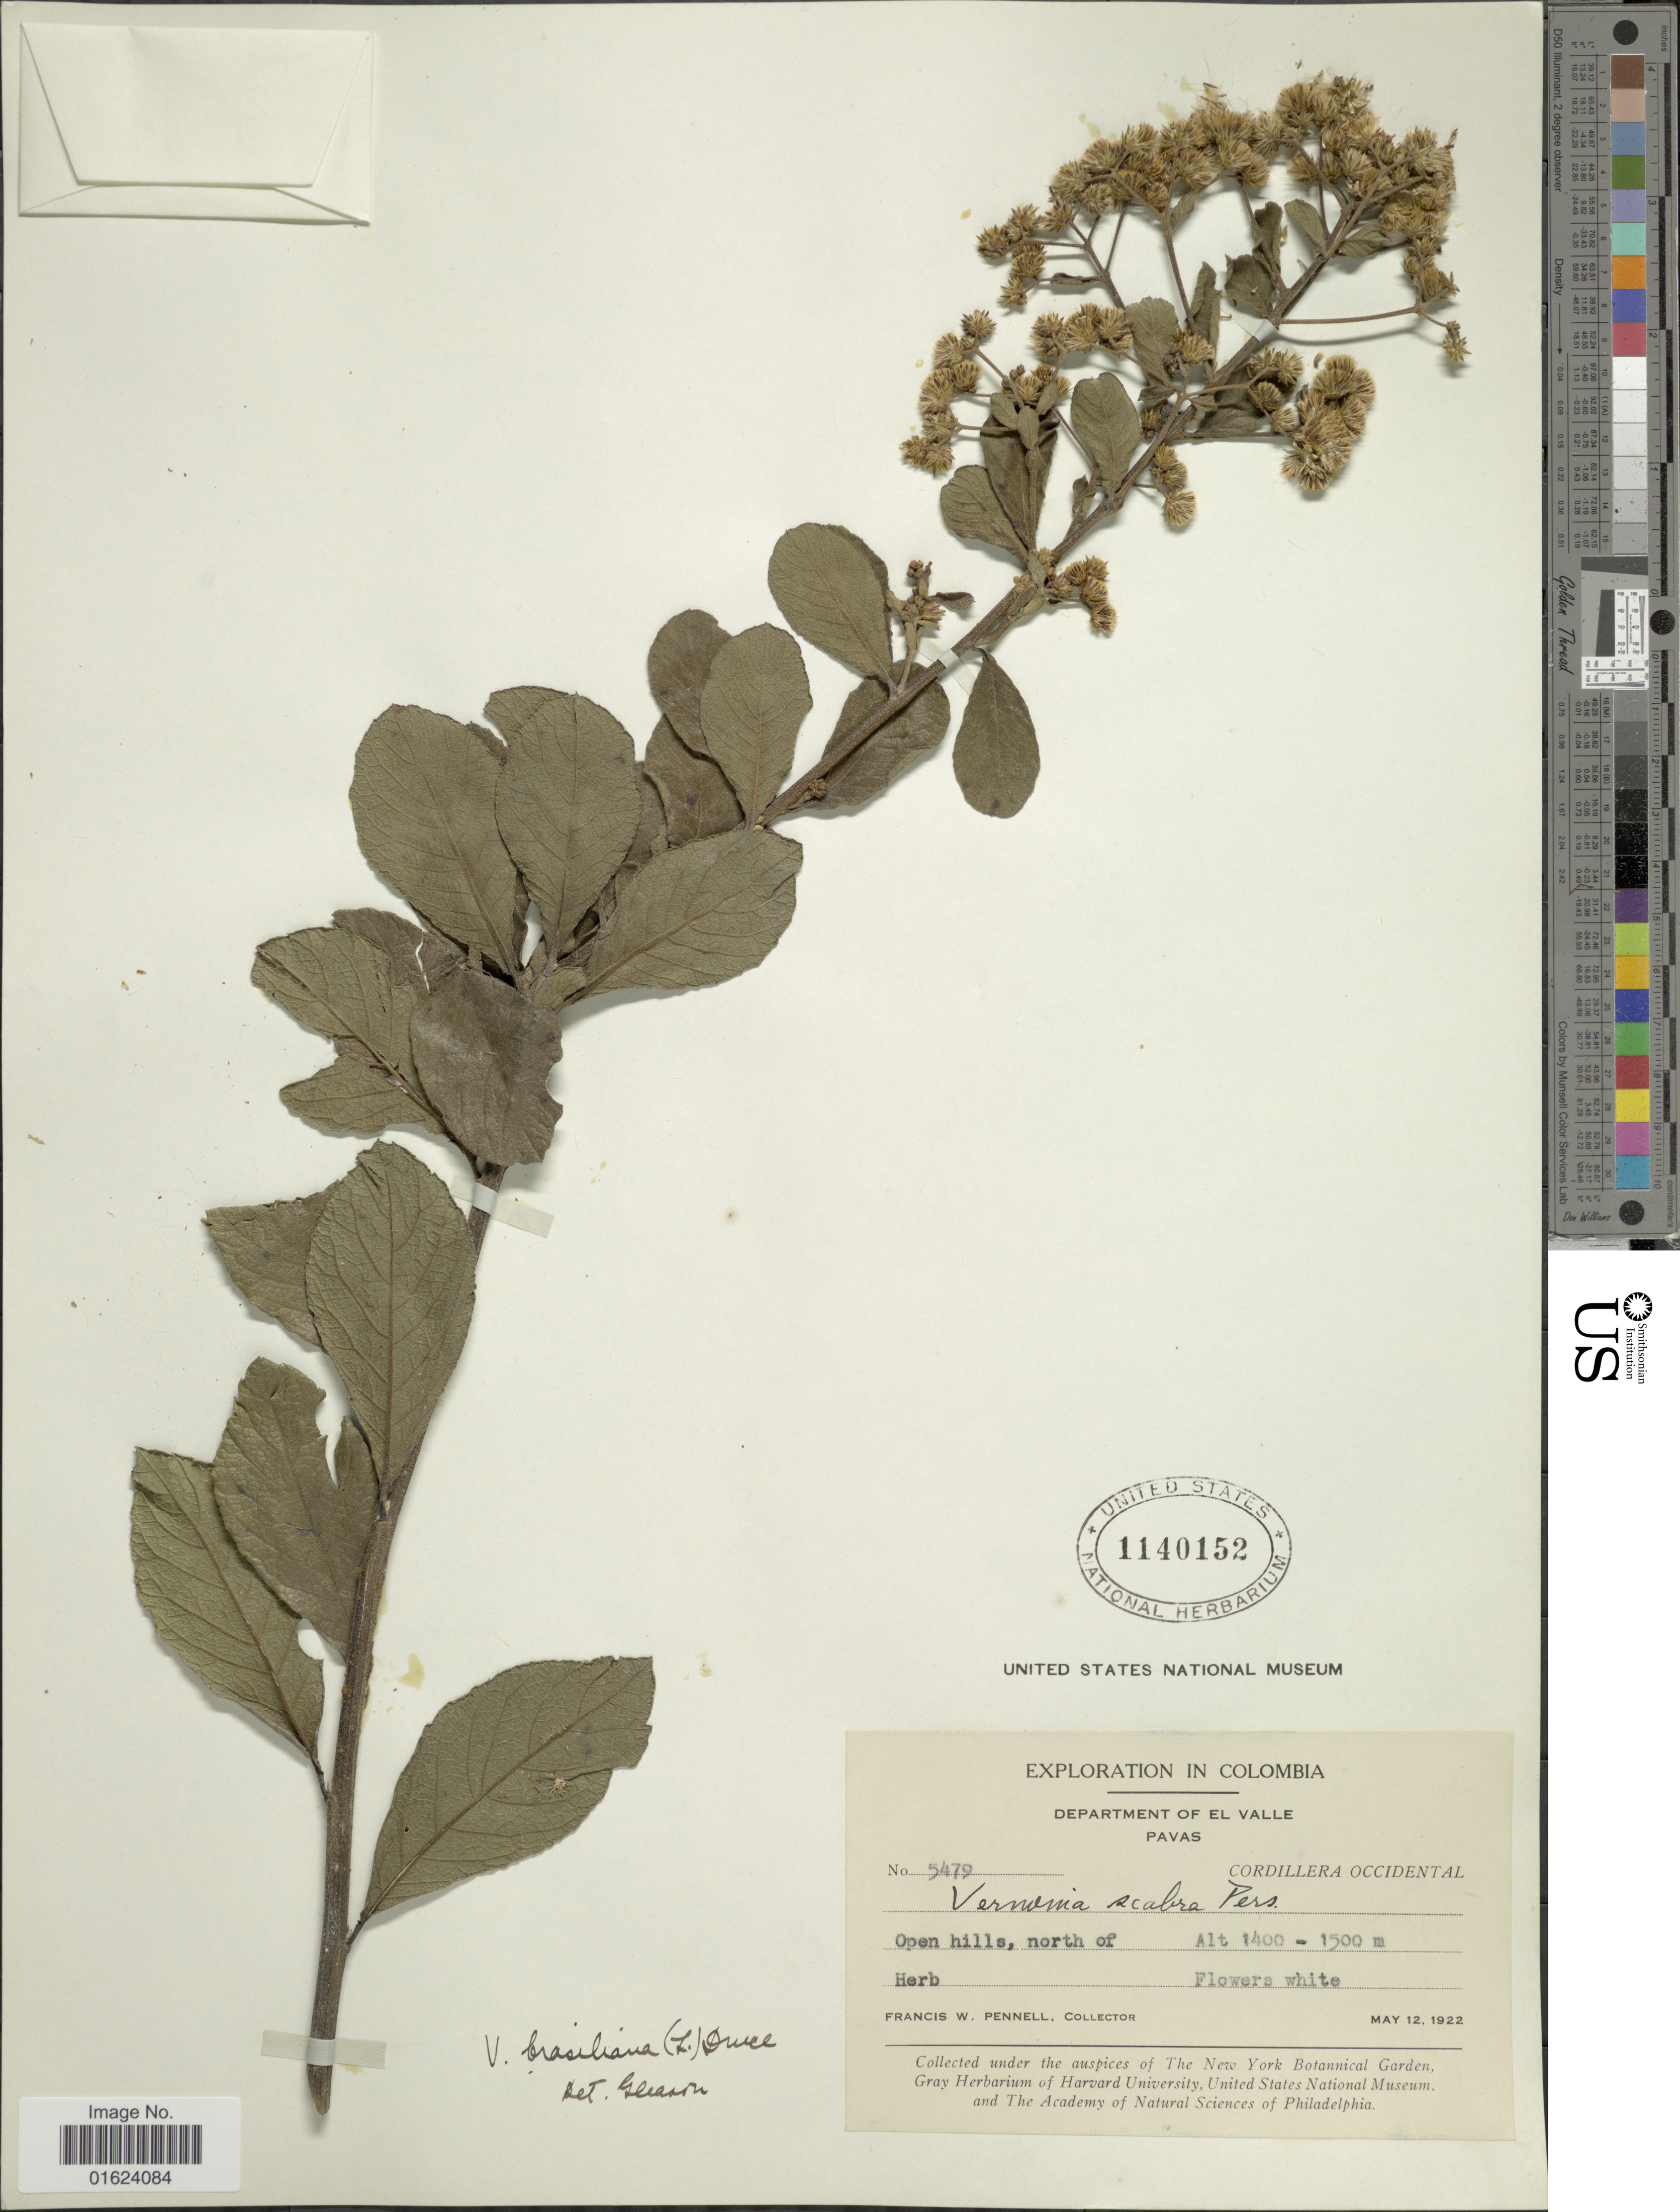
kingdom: Plantae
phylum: Tracheophyta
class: Magnoliopsida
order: Asterales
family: Asteraceae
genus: Vernonia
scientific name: Vernonia brasiliana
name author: (L.) Druce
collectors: F. W. Pennell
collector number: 5479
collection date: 1922-05-12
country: Colombia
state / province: Valle del Cauca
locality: Department of El Valle, Pavas, Cordillera Occidental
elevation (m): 1400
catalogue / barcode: US 1140152